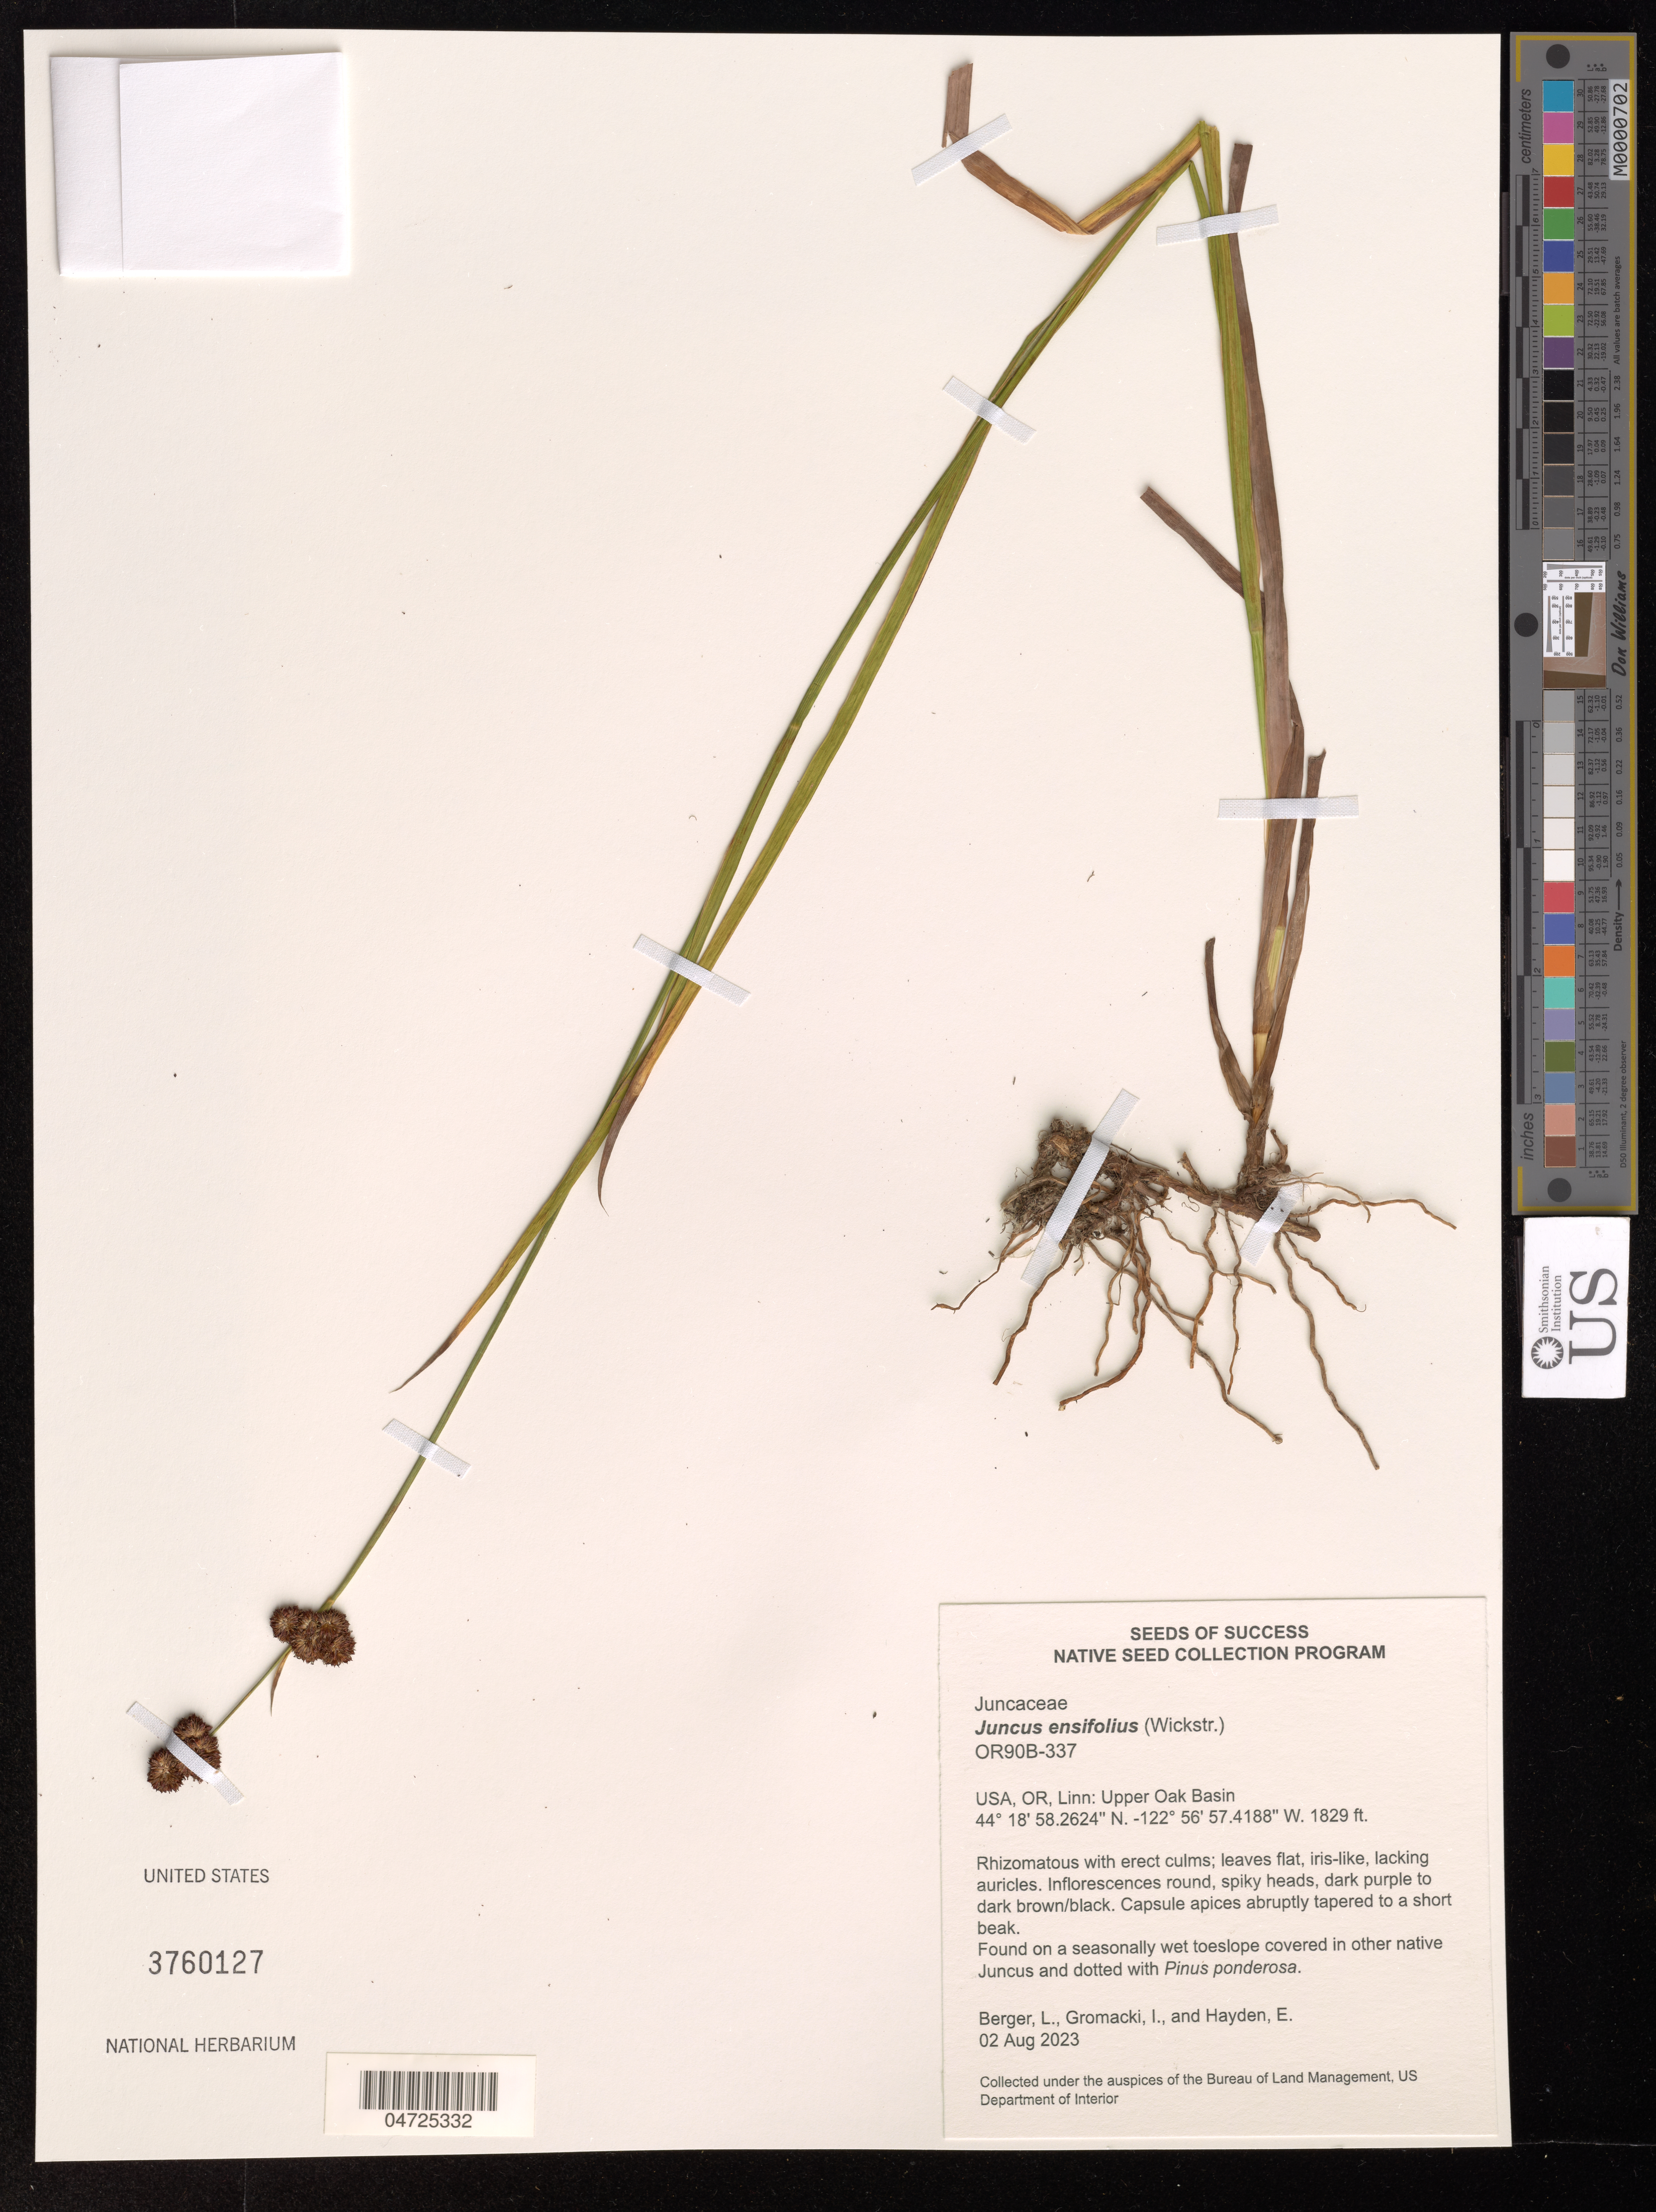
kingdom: Plantae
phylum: Tracheophyta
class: Liliopsida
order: Poales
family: Juncaceae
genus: Juncus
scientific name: Juncus ensifolius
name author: Wikstr.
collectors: L. Berger, I. Gromacki & E. Hayden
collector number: OR90B-337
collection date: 2023-08-02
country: United States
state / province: Oregon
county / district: Linn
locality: Linn: Upper Oak Bassin.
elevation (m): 557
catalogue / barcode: US 3760127